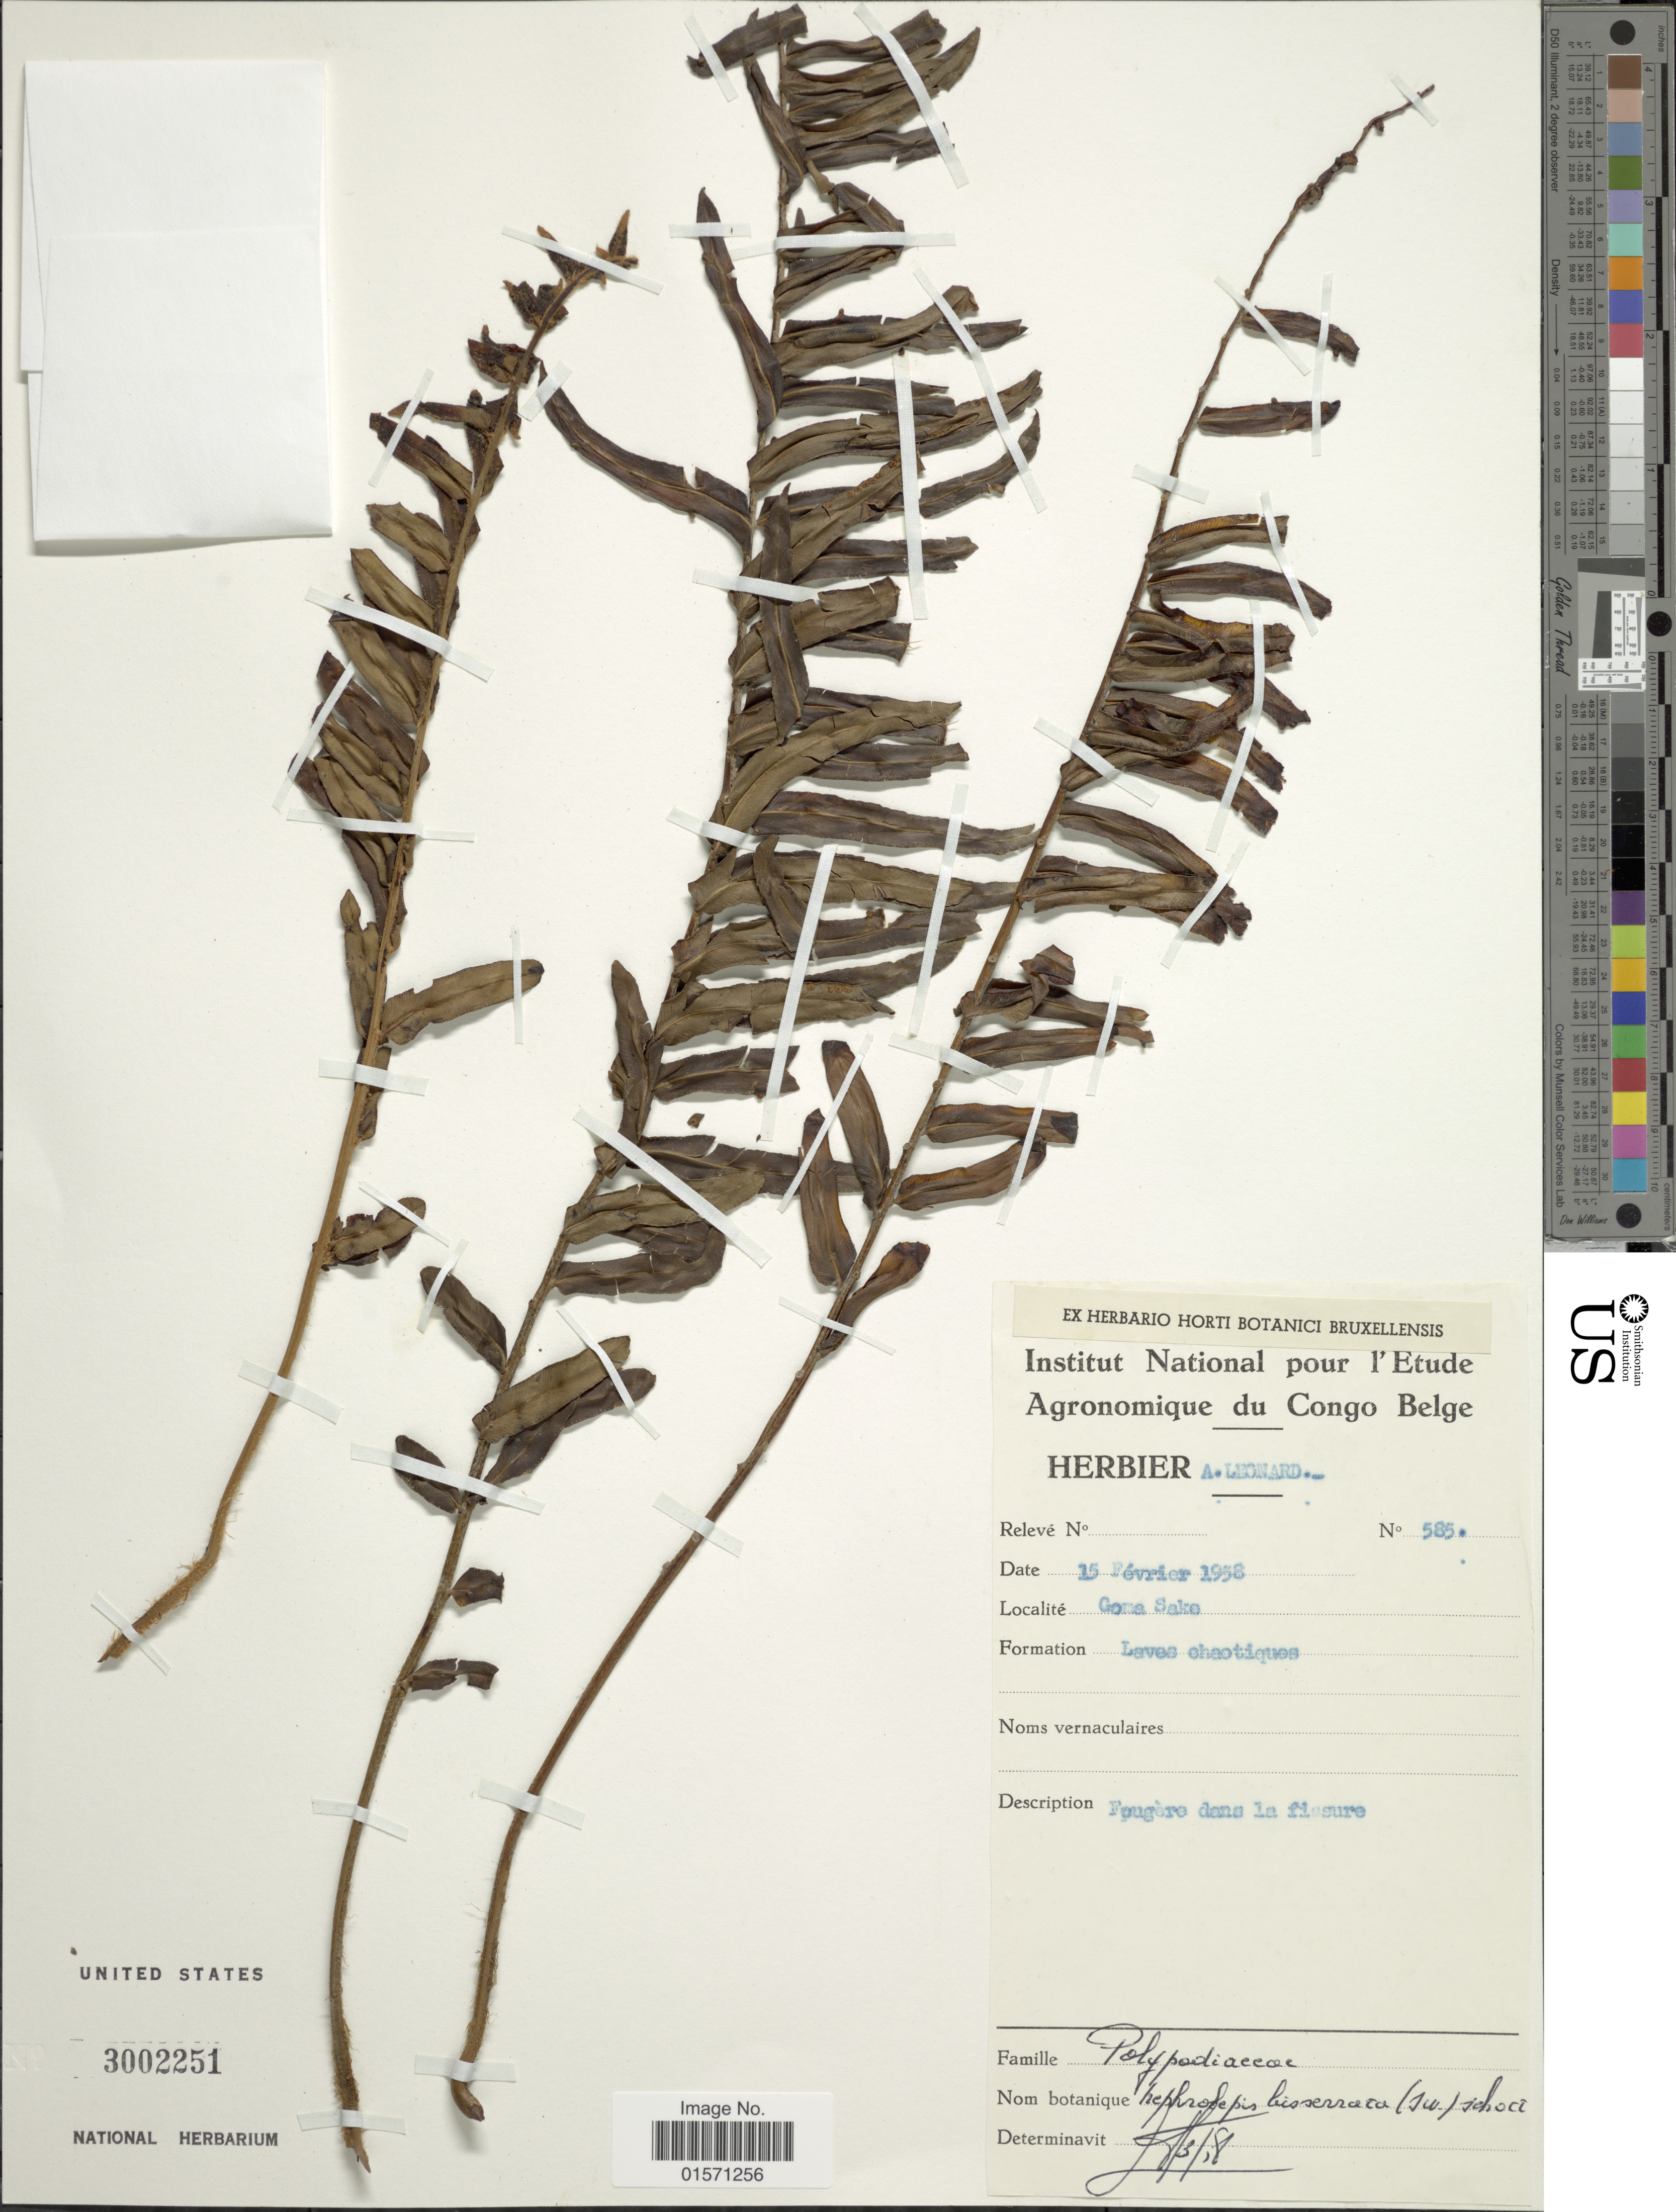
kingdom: Plantae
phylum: Tracheophyta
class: Polypodiopsida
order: Polypodiales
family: Nephrolepidaceae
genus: Nephrolepis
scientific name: Nephrolepis biserrata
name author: (Sw.) Schott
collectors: ex herb. A. Leonard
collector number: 585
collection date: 1958-02-15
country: Congo, Democratic Republic of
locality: Goma Sake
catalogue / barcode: US 3002251